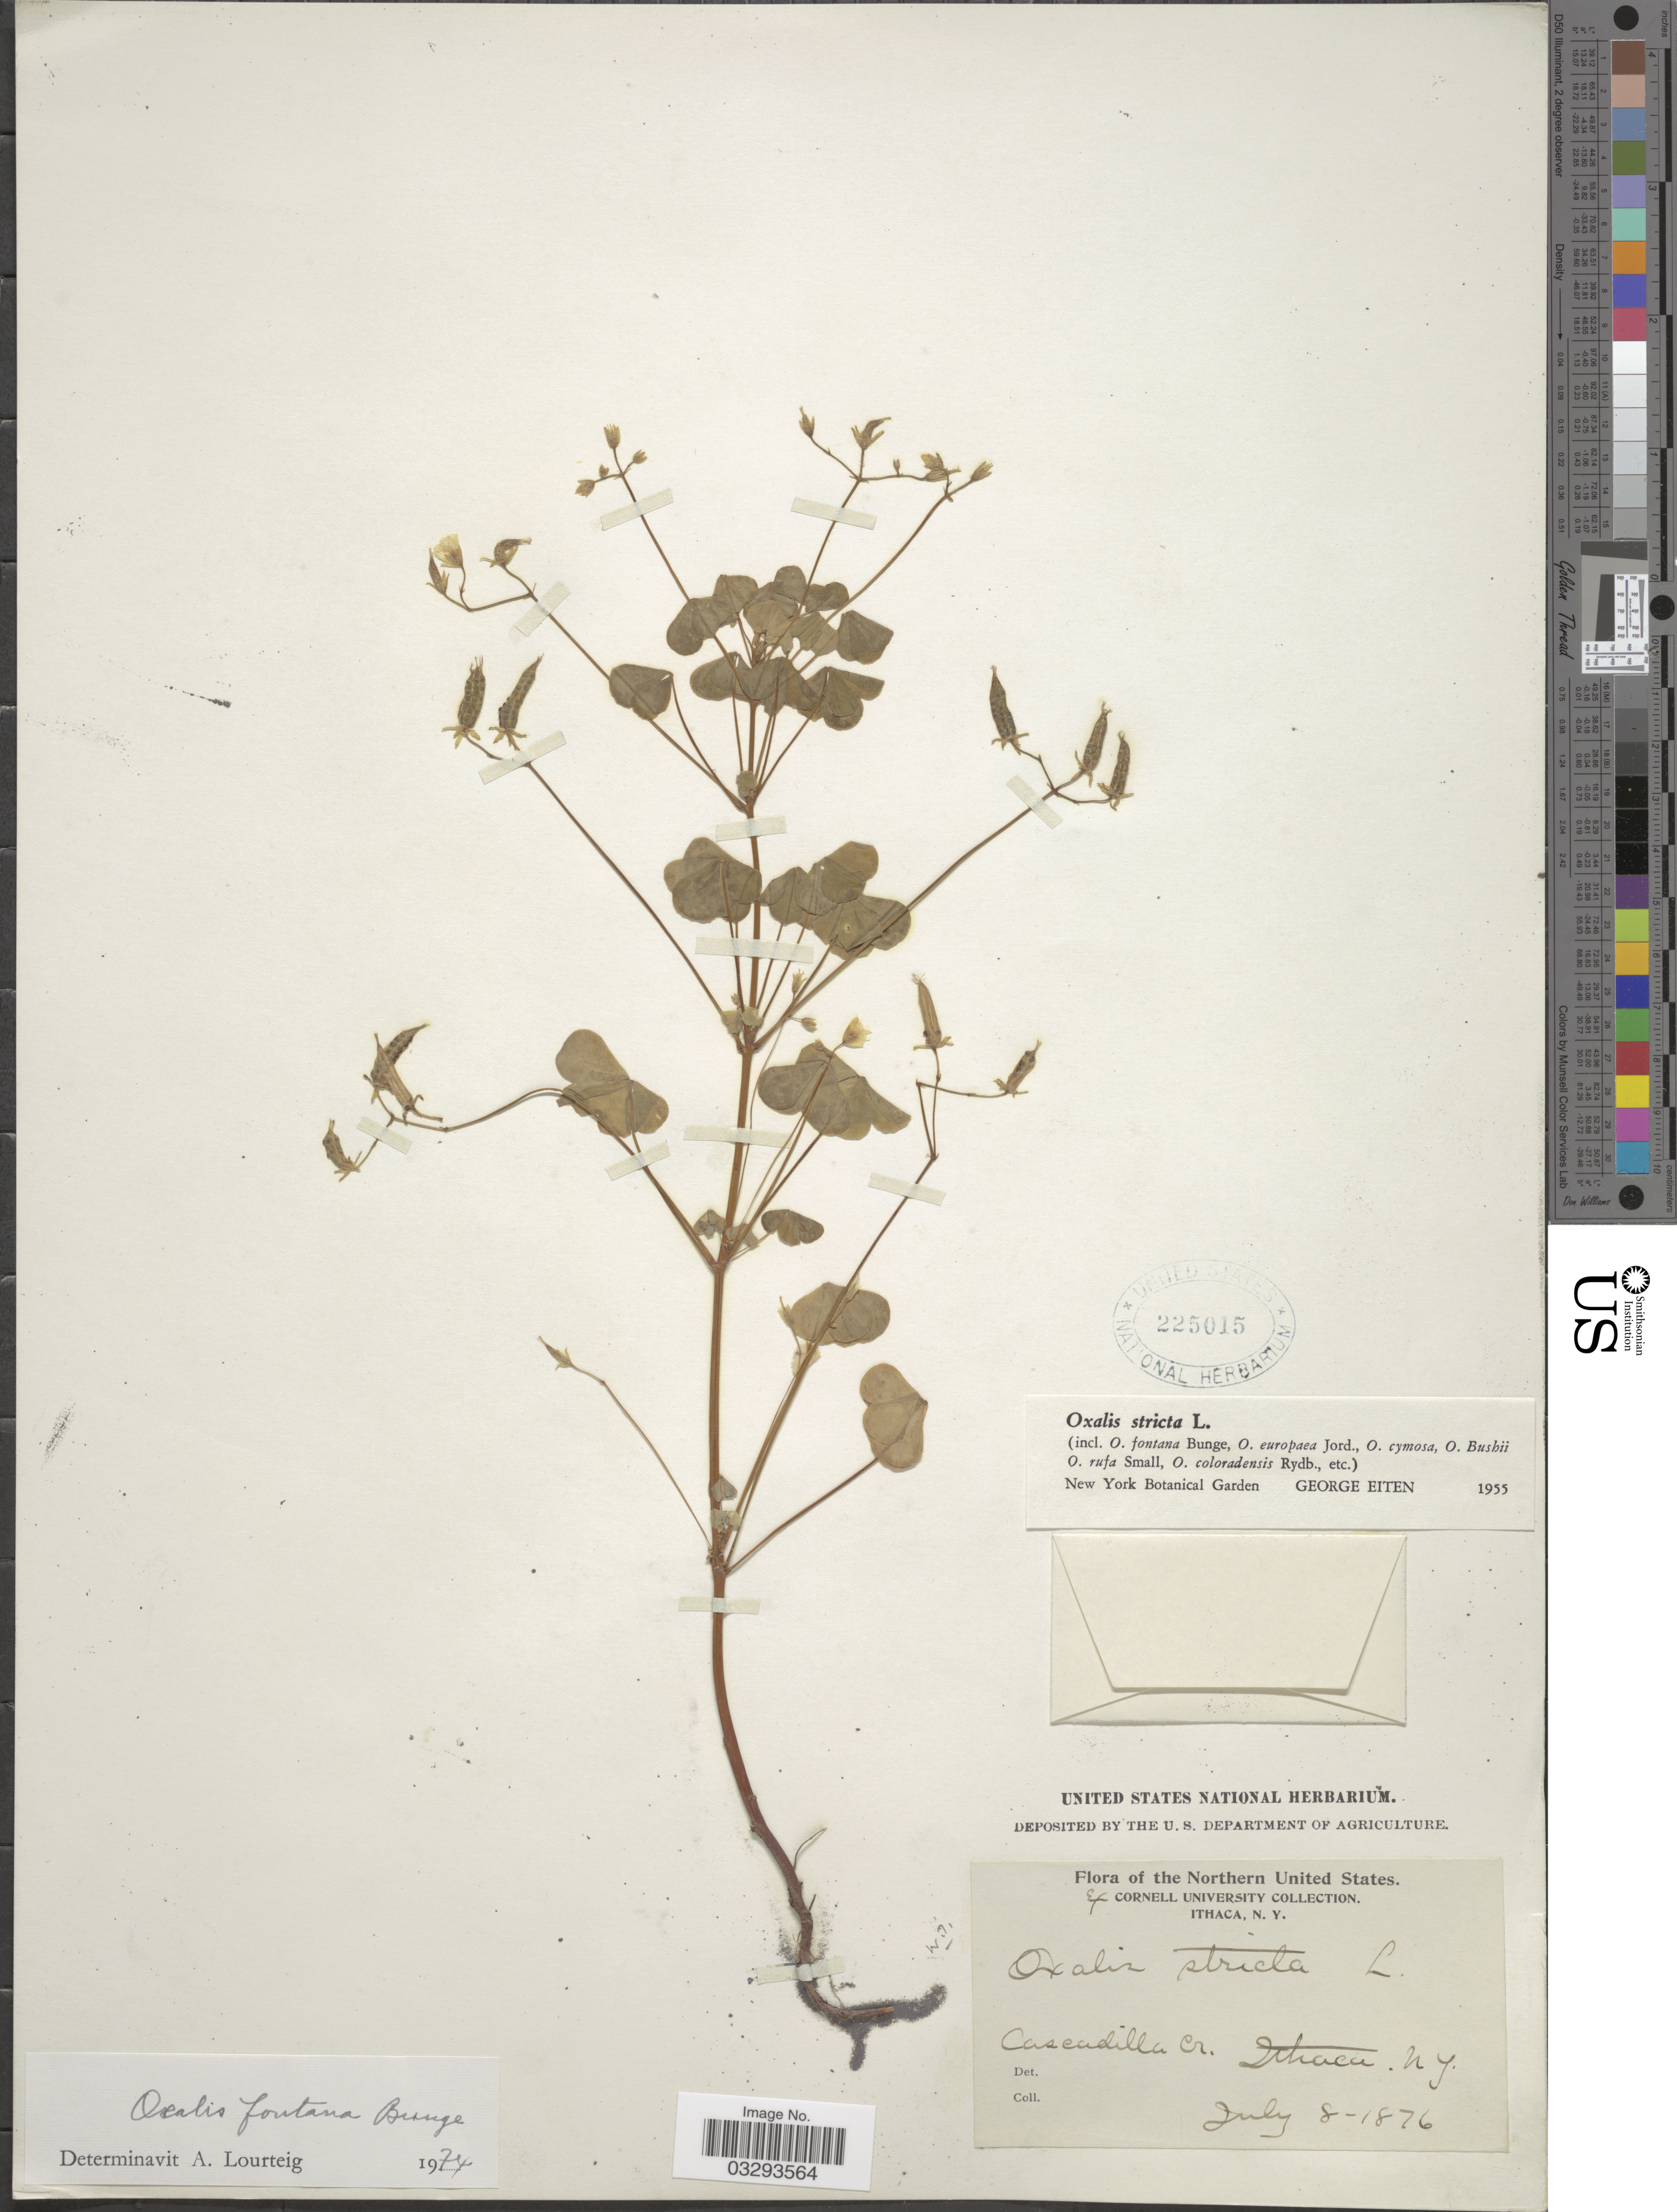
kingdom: Plantae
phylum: Tracheophyta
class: Magnoliopsida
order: Oxalidales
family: Oxalidaceae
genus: Oxalis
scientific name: Oxalis fontana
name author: Bunge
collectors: ex herb. United States National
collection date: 1876-07-08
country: United States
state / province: New York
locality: Northern United States. Caseadilla cr. Ithaca.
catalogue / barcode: US 225015